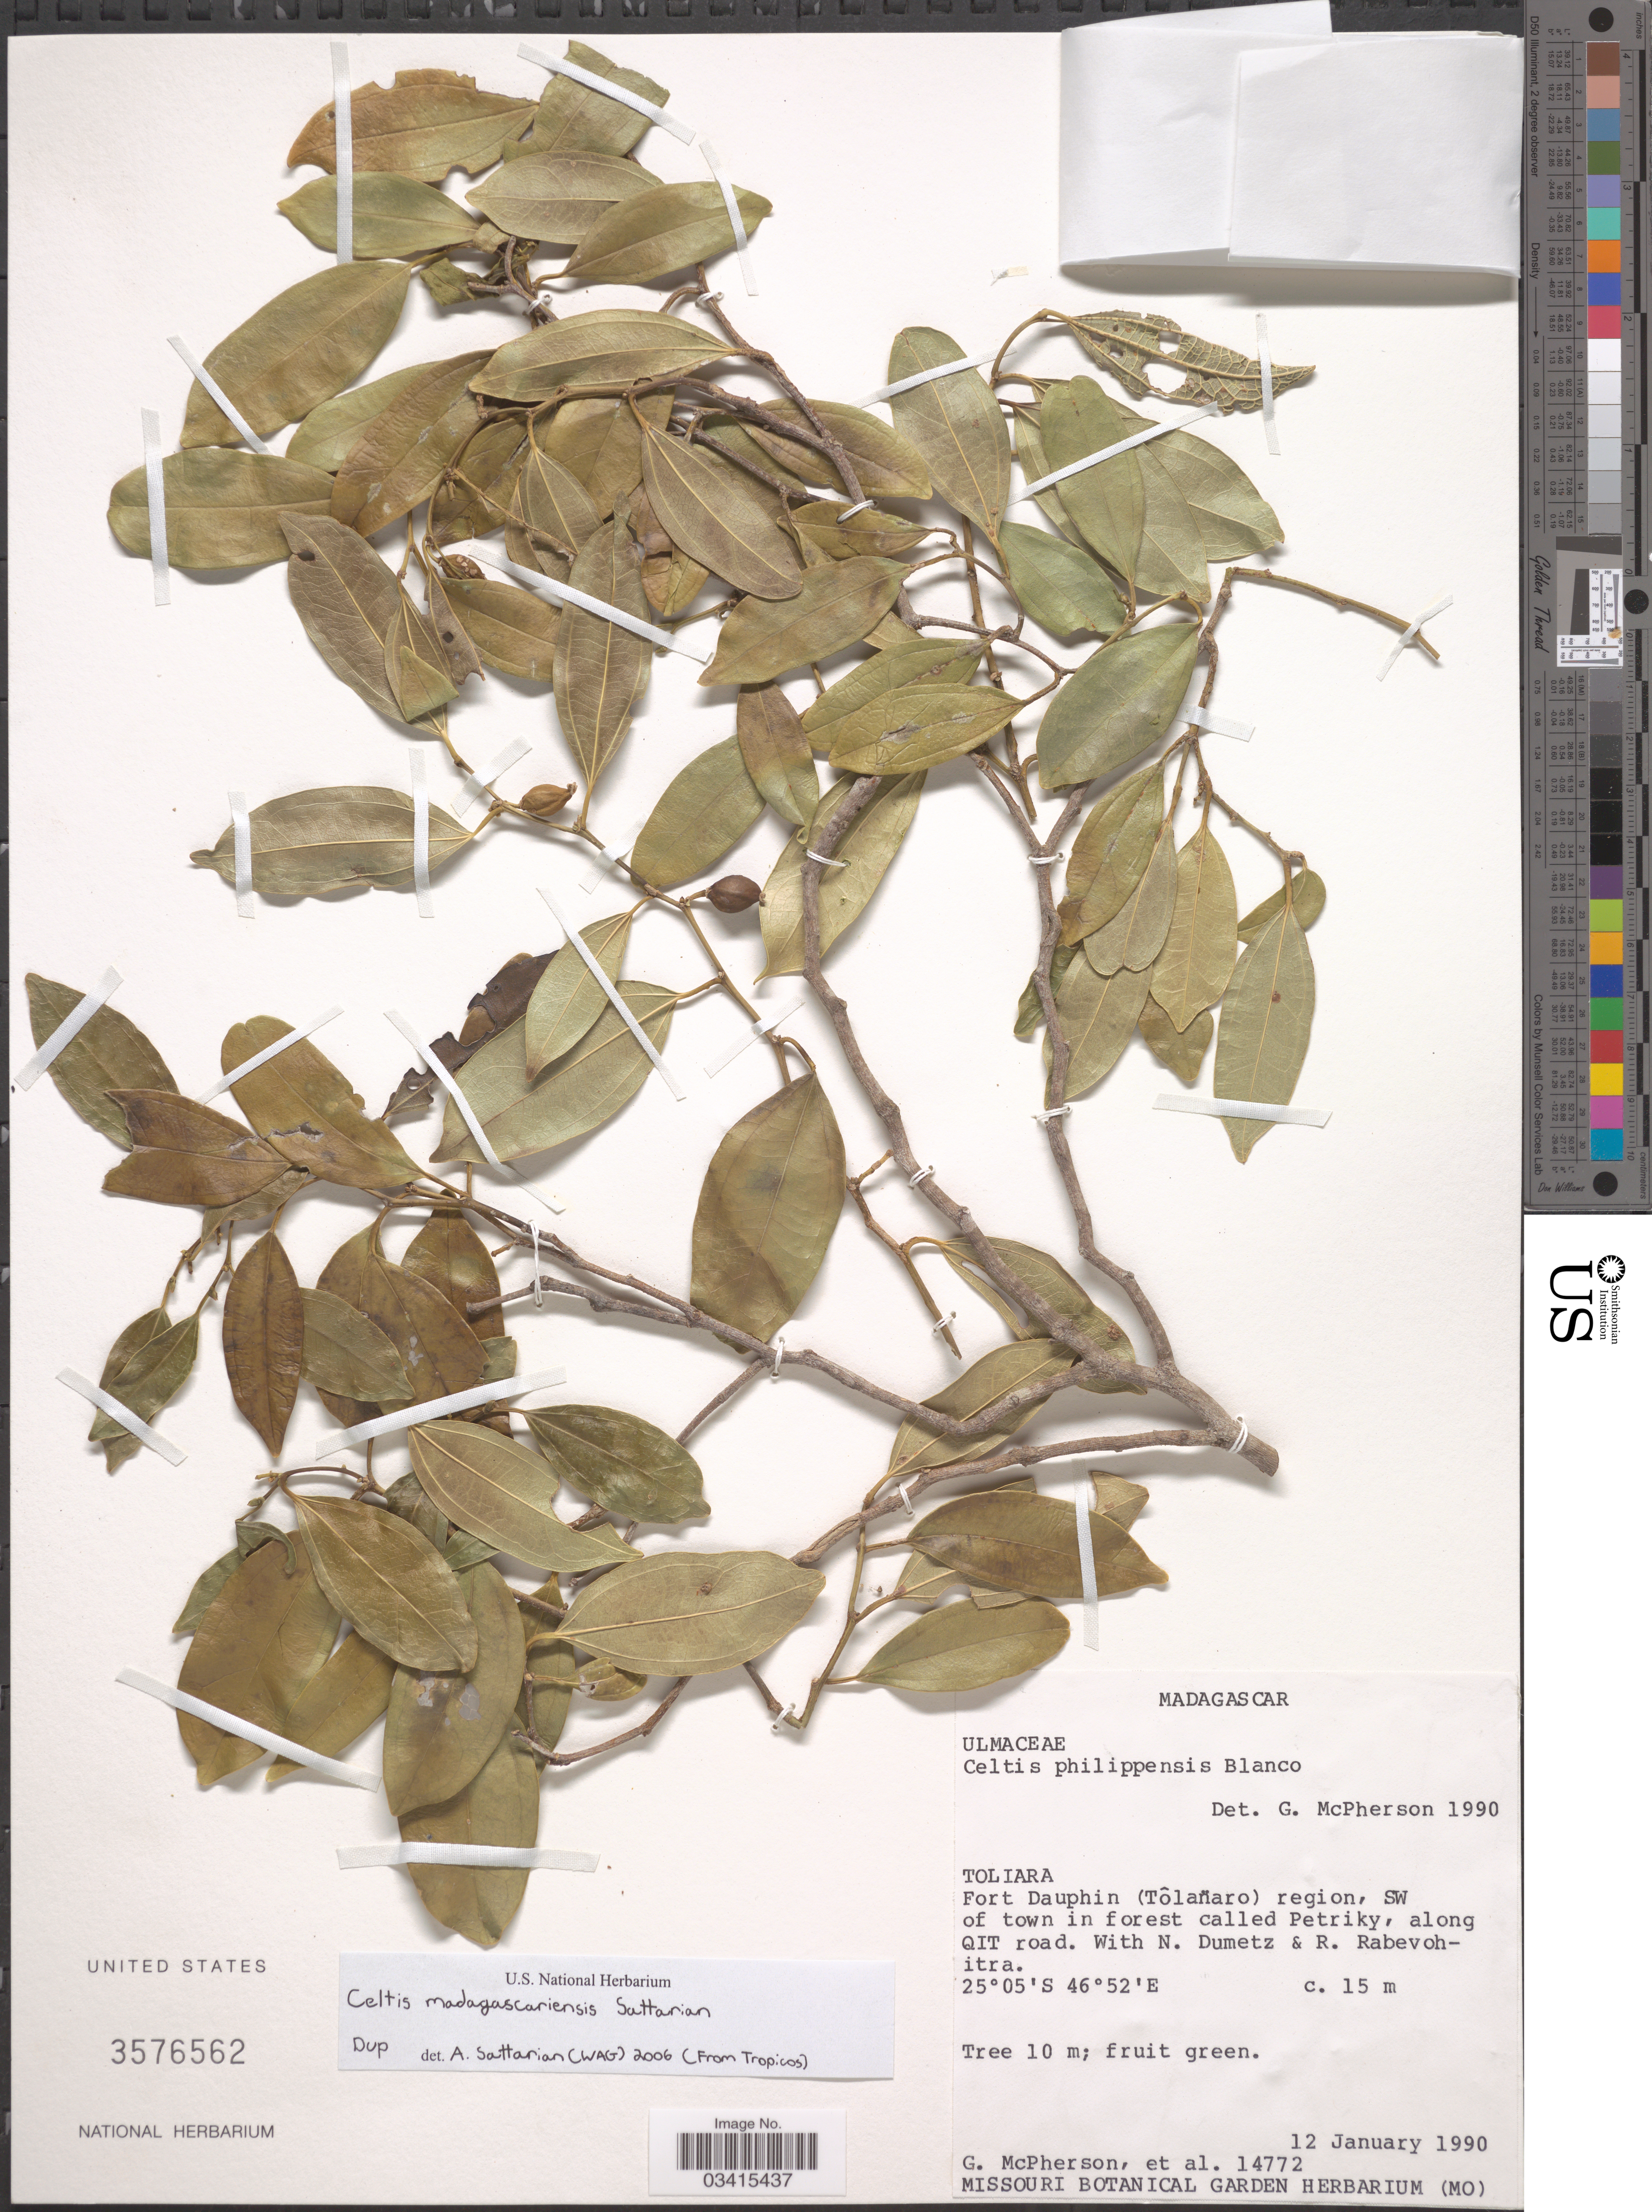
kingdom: Plantae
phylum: Tracheophyta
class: Magnoliopsida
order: Rosales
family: Cannabaceae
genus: Celtis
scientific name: Celtis madagascariensis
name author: Sattarian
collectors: G. McPherson, N. Dumetz & R. Rabevohitra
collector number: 14772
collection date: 1990-01-12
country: Madagascar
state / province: Anosy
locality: Fort Dauphin (Tôlañaro) region, SW of town in forest called Petriky, along QIT road.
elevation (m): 15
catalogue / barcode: US 3576562